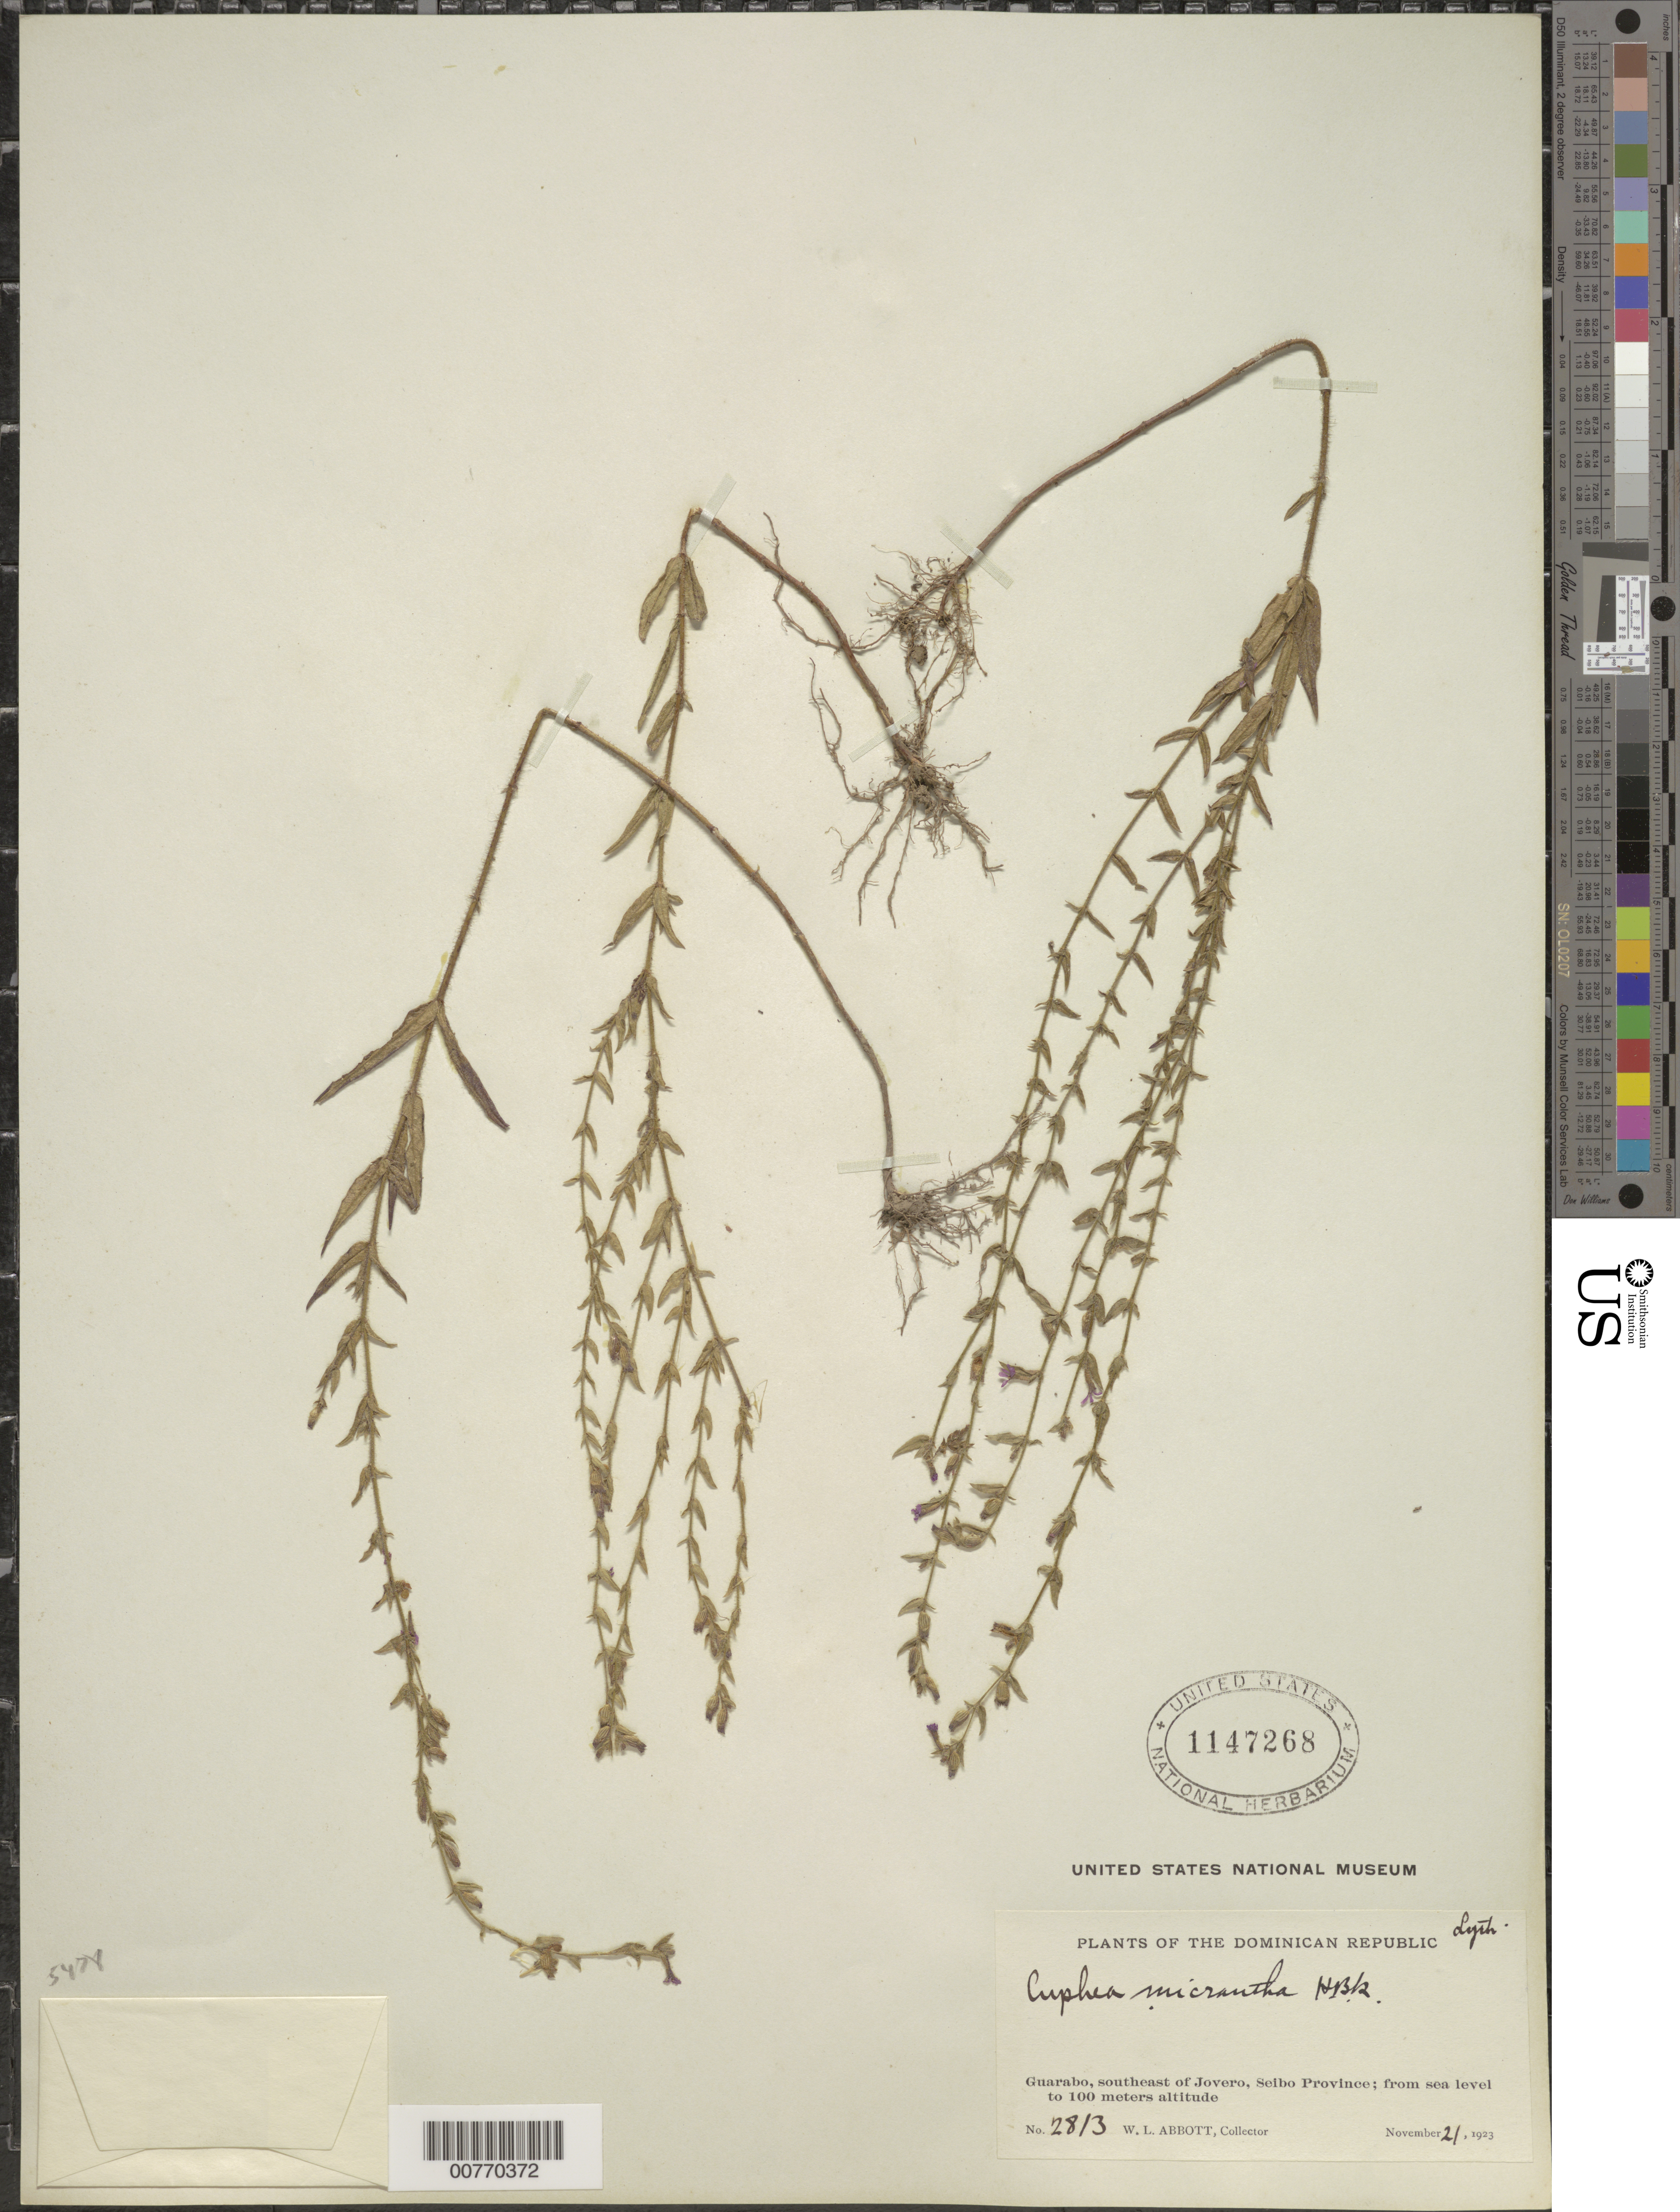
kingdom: Plantae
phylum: Tracheophyta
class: Magnoliopsida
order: Myrtales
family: Lythraceae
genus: Cuphea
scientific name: Cuphea micrantha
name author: Kunth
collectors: W. L. Abbott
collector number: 2813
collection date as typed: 21 Nov 1923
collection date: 1923-11-21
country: Dominican Republic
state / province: El Seibo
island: Hispaniola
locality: Guarabo, southeast of Jovero.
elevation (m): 0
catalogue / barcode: US 1147268